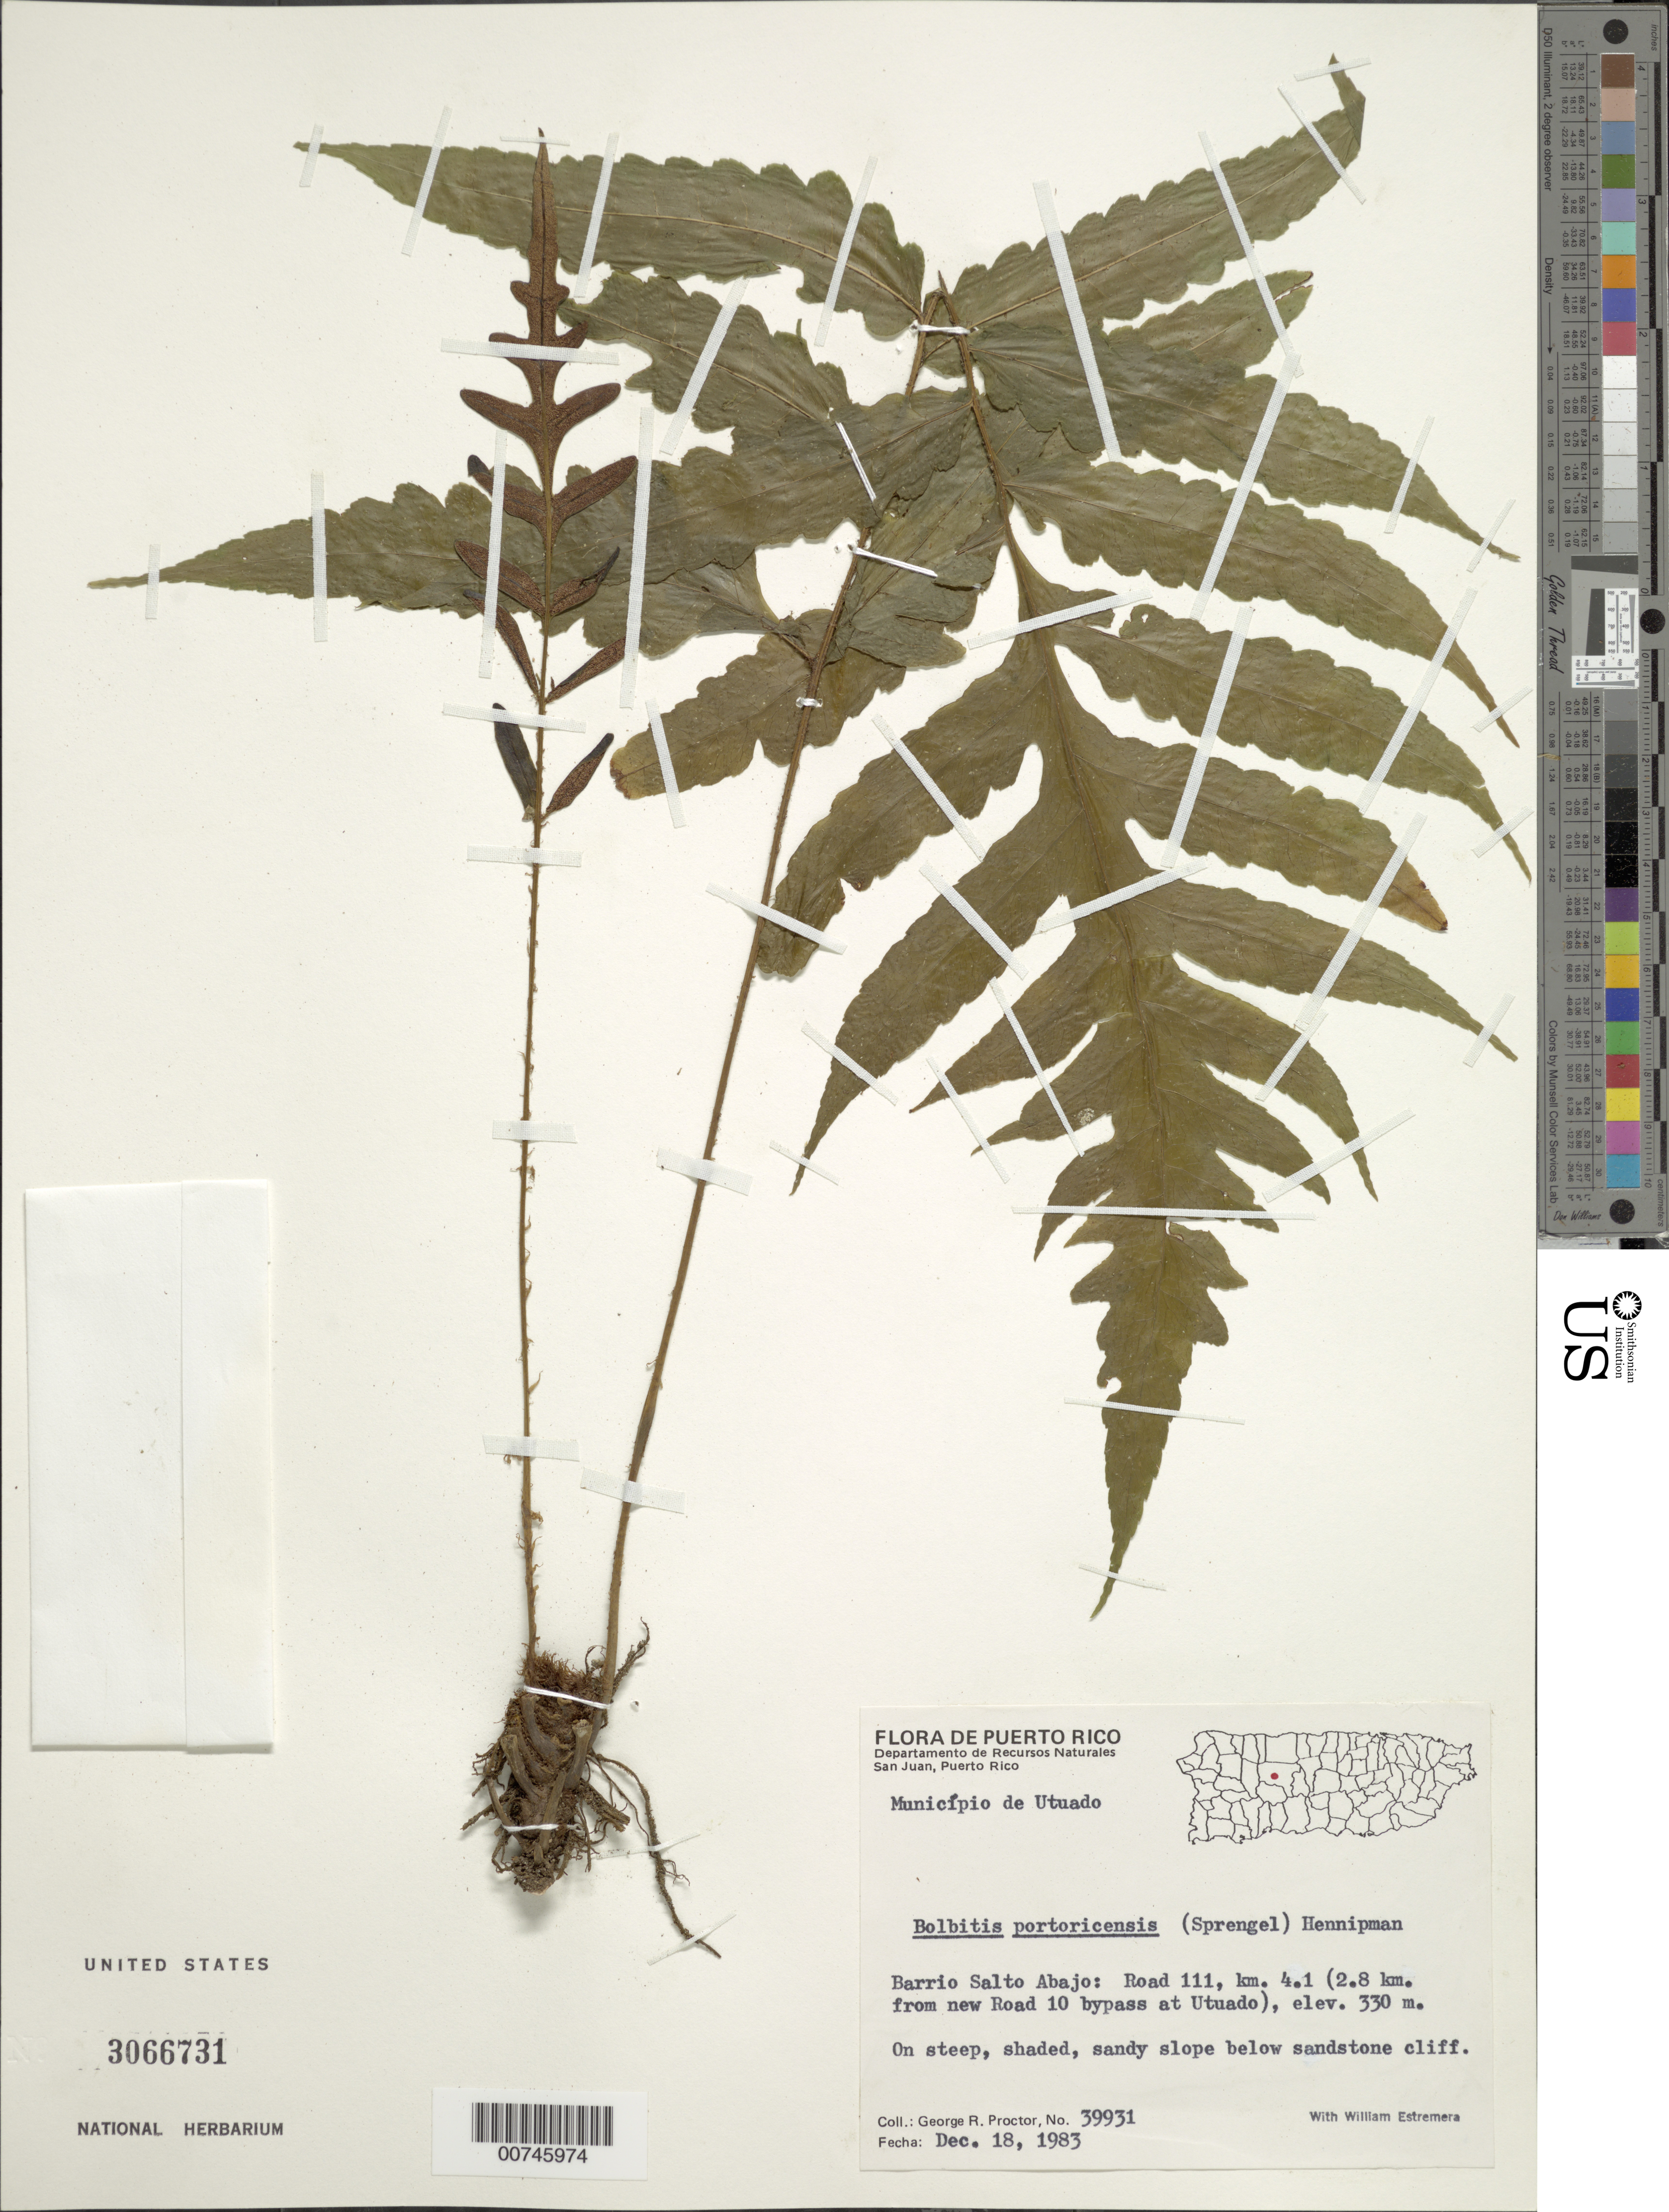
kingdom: Plantae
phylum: Tracheophyta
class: Polypodiopsida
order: Polypodiales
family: Dryopteridaceae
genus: Bolbitis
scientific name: Bolbitis portoricensis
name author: (Spreng.) Hennipman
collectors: G. R. Proctor & W. Estremera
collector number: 39931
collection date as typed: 18 Dec 1983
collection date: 1983-12-18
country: Puerto Rico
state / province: Utuado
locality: Barrio Salto Abajo: Road 111, km 4.1 (2.8 km from new Road 10 bypass at Utuado)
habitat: On steep, shaded, sandy slope below sanstone cliff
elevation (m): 330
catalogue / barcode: US 3066731